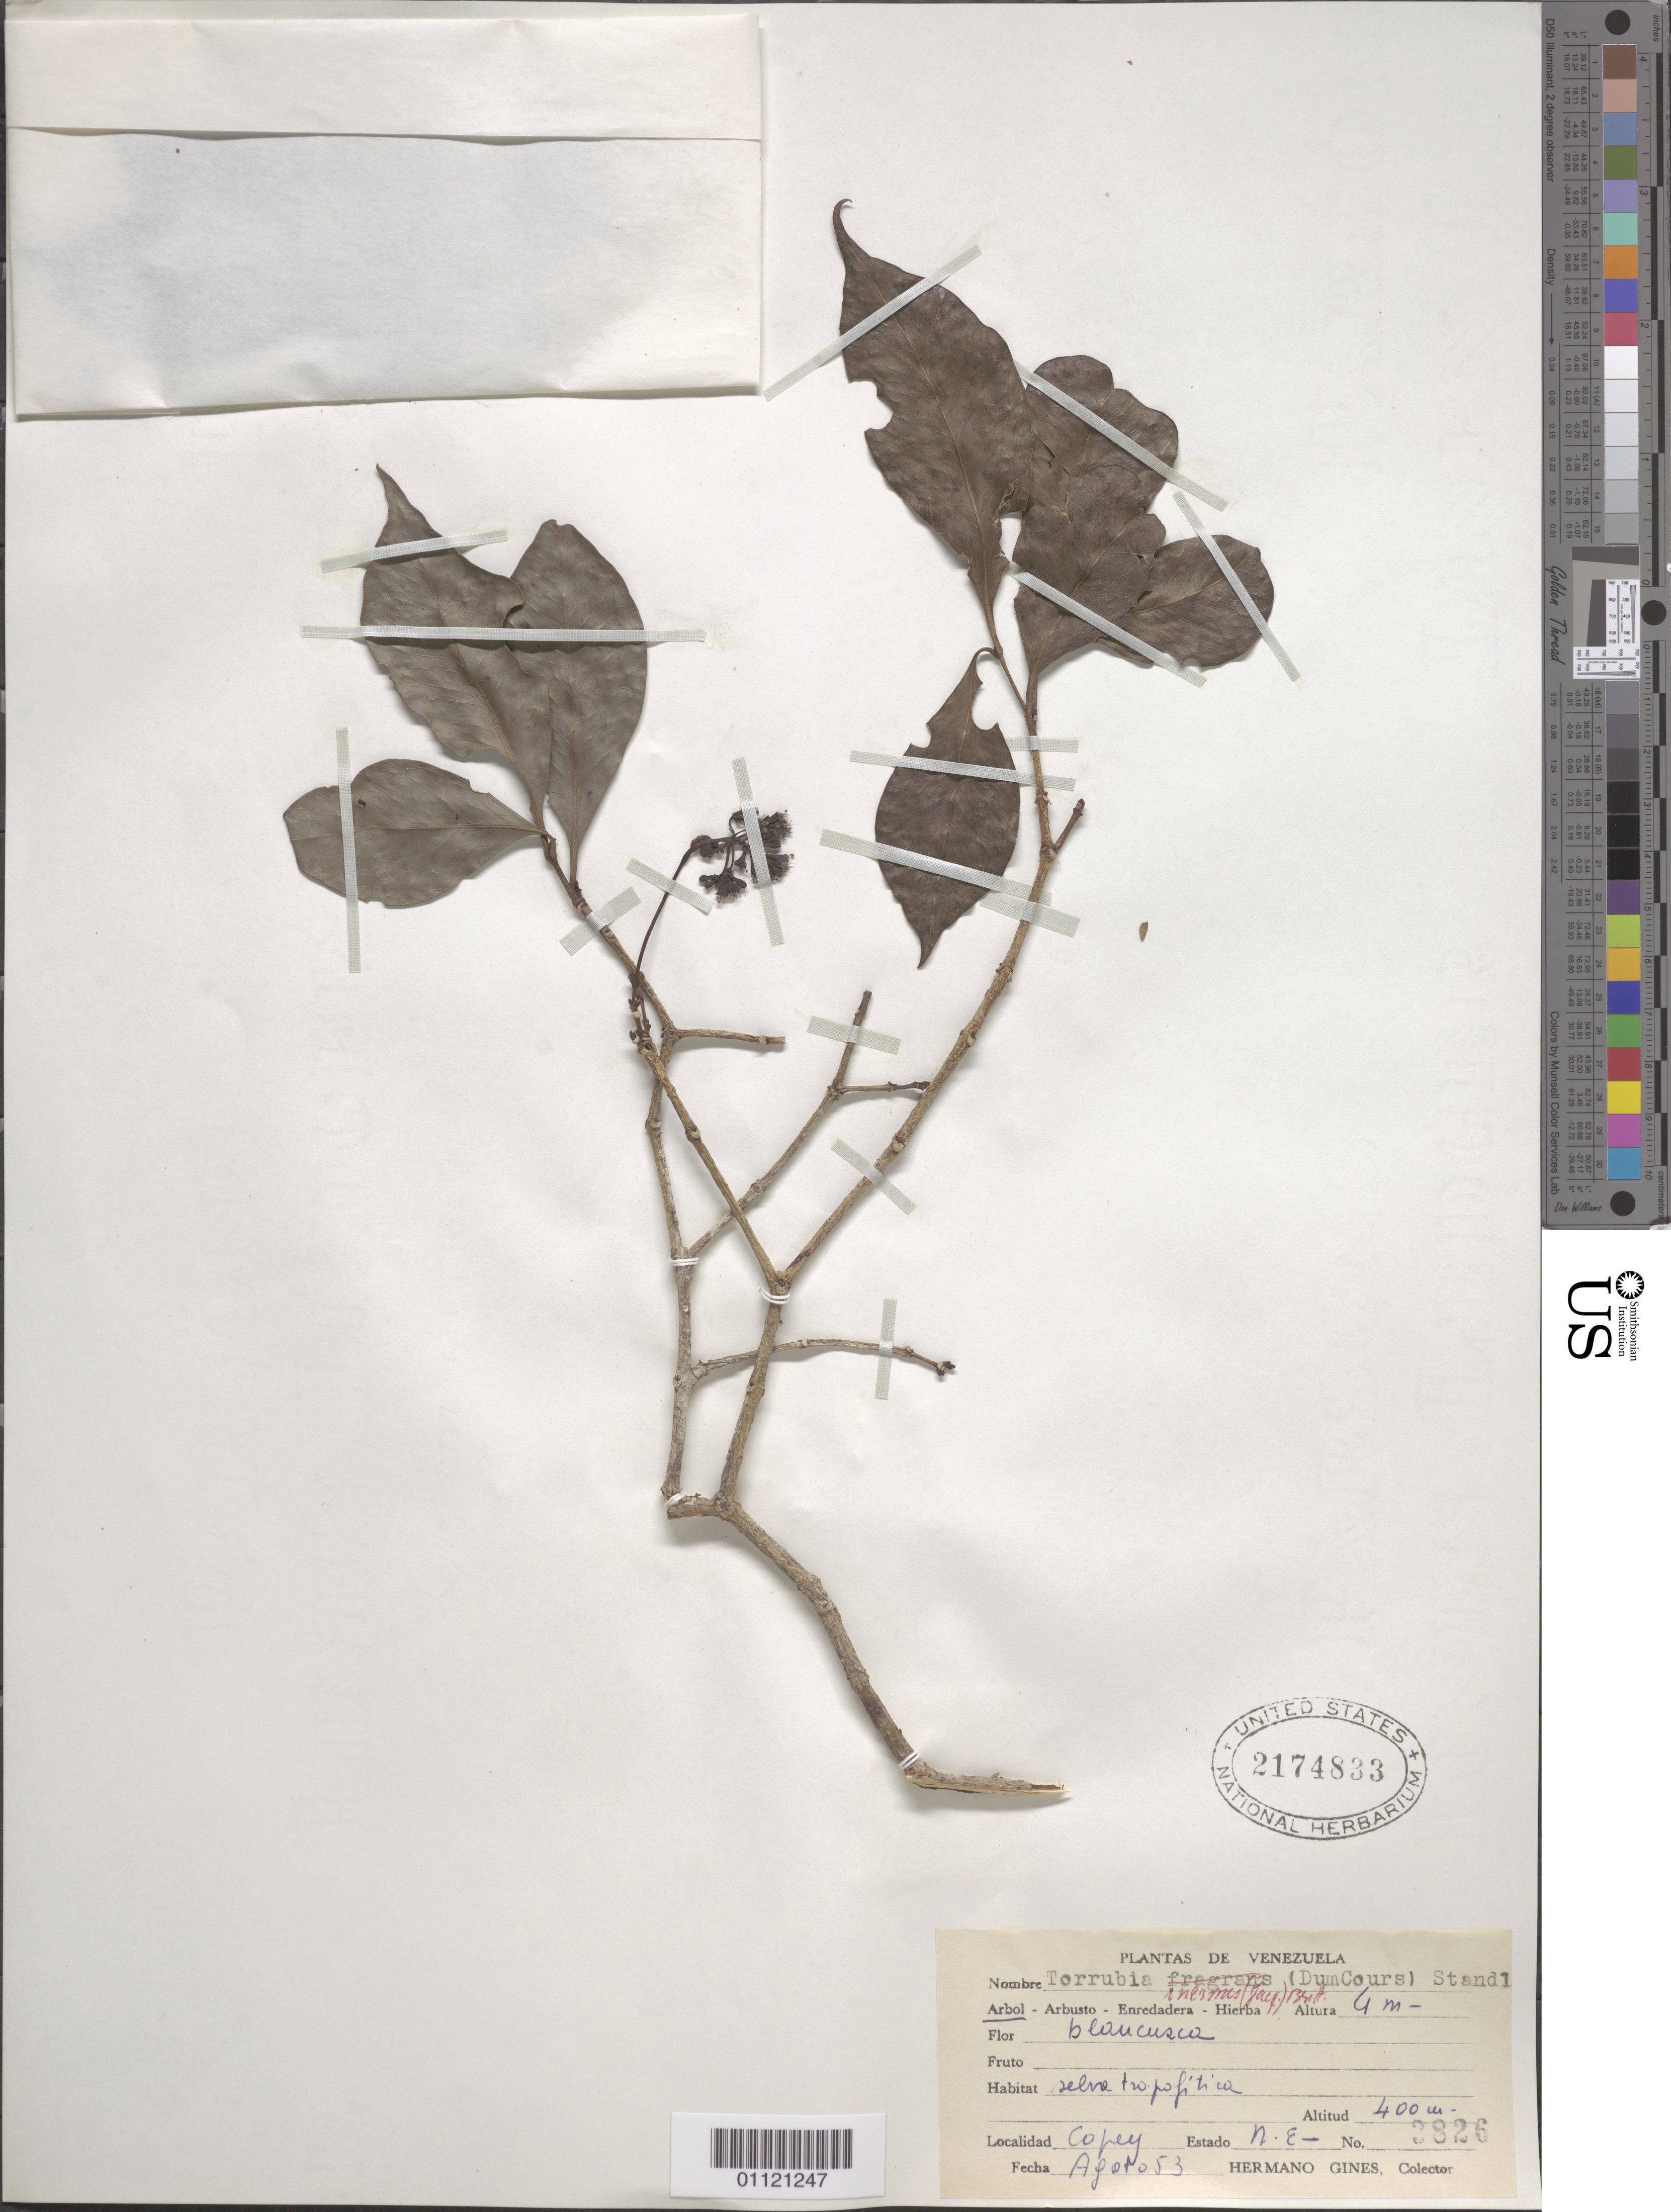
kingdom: Plantae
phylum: Tracheophyta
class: Magnoliopsida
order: Caryophyllales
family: Nyctaginaceae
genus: Guapira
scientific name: Guapira fragrans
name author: (Dum. Cours.) Little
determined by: Strong, Mark T., (BOT), Smithsonian Institution - National Museum of Natural History (UNITED STATES)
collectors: Bro. Gines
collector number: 3826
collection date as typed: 01 Aug 1953 to 31 Aug 1953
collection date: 1953-08-01/1953-08-31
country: Venezuela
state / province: Nueva Esparta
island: Margarita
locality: Copey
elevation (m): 400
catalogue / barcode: US 2174833